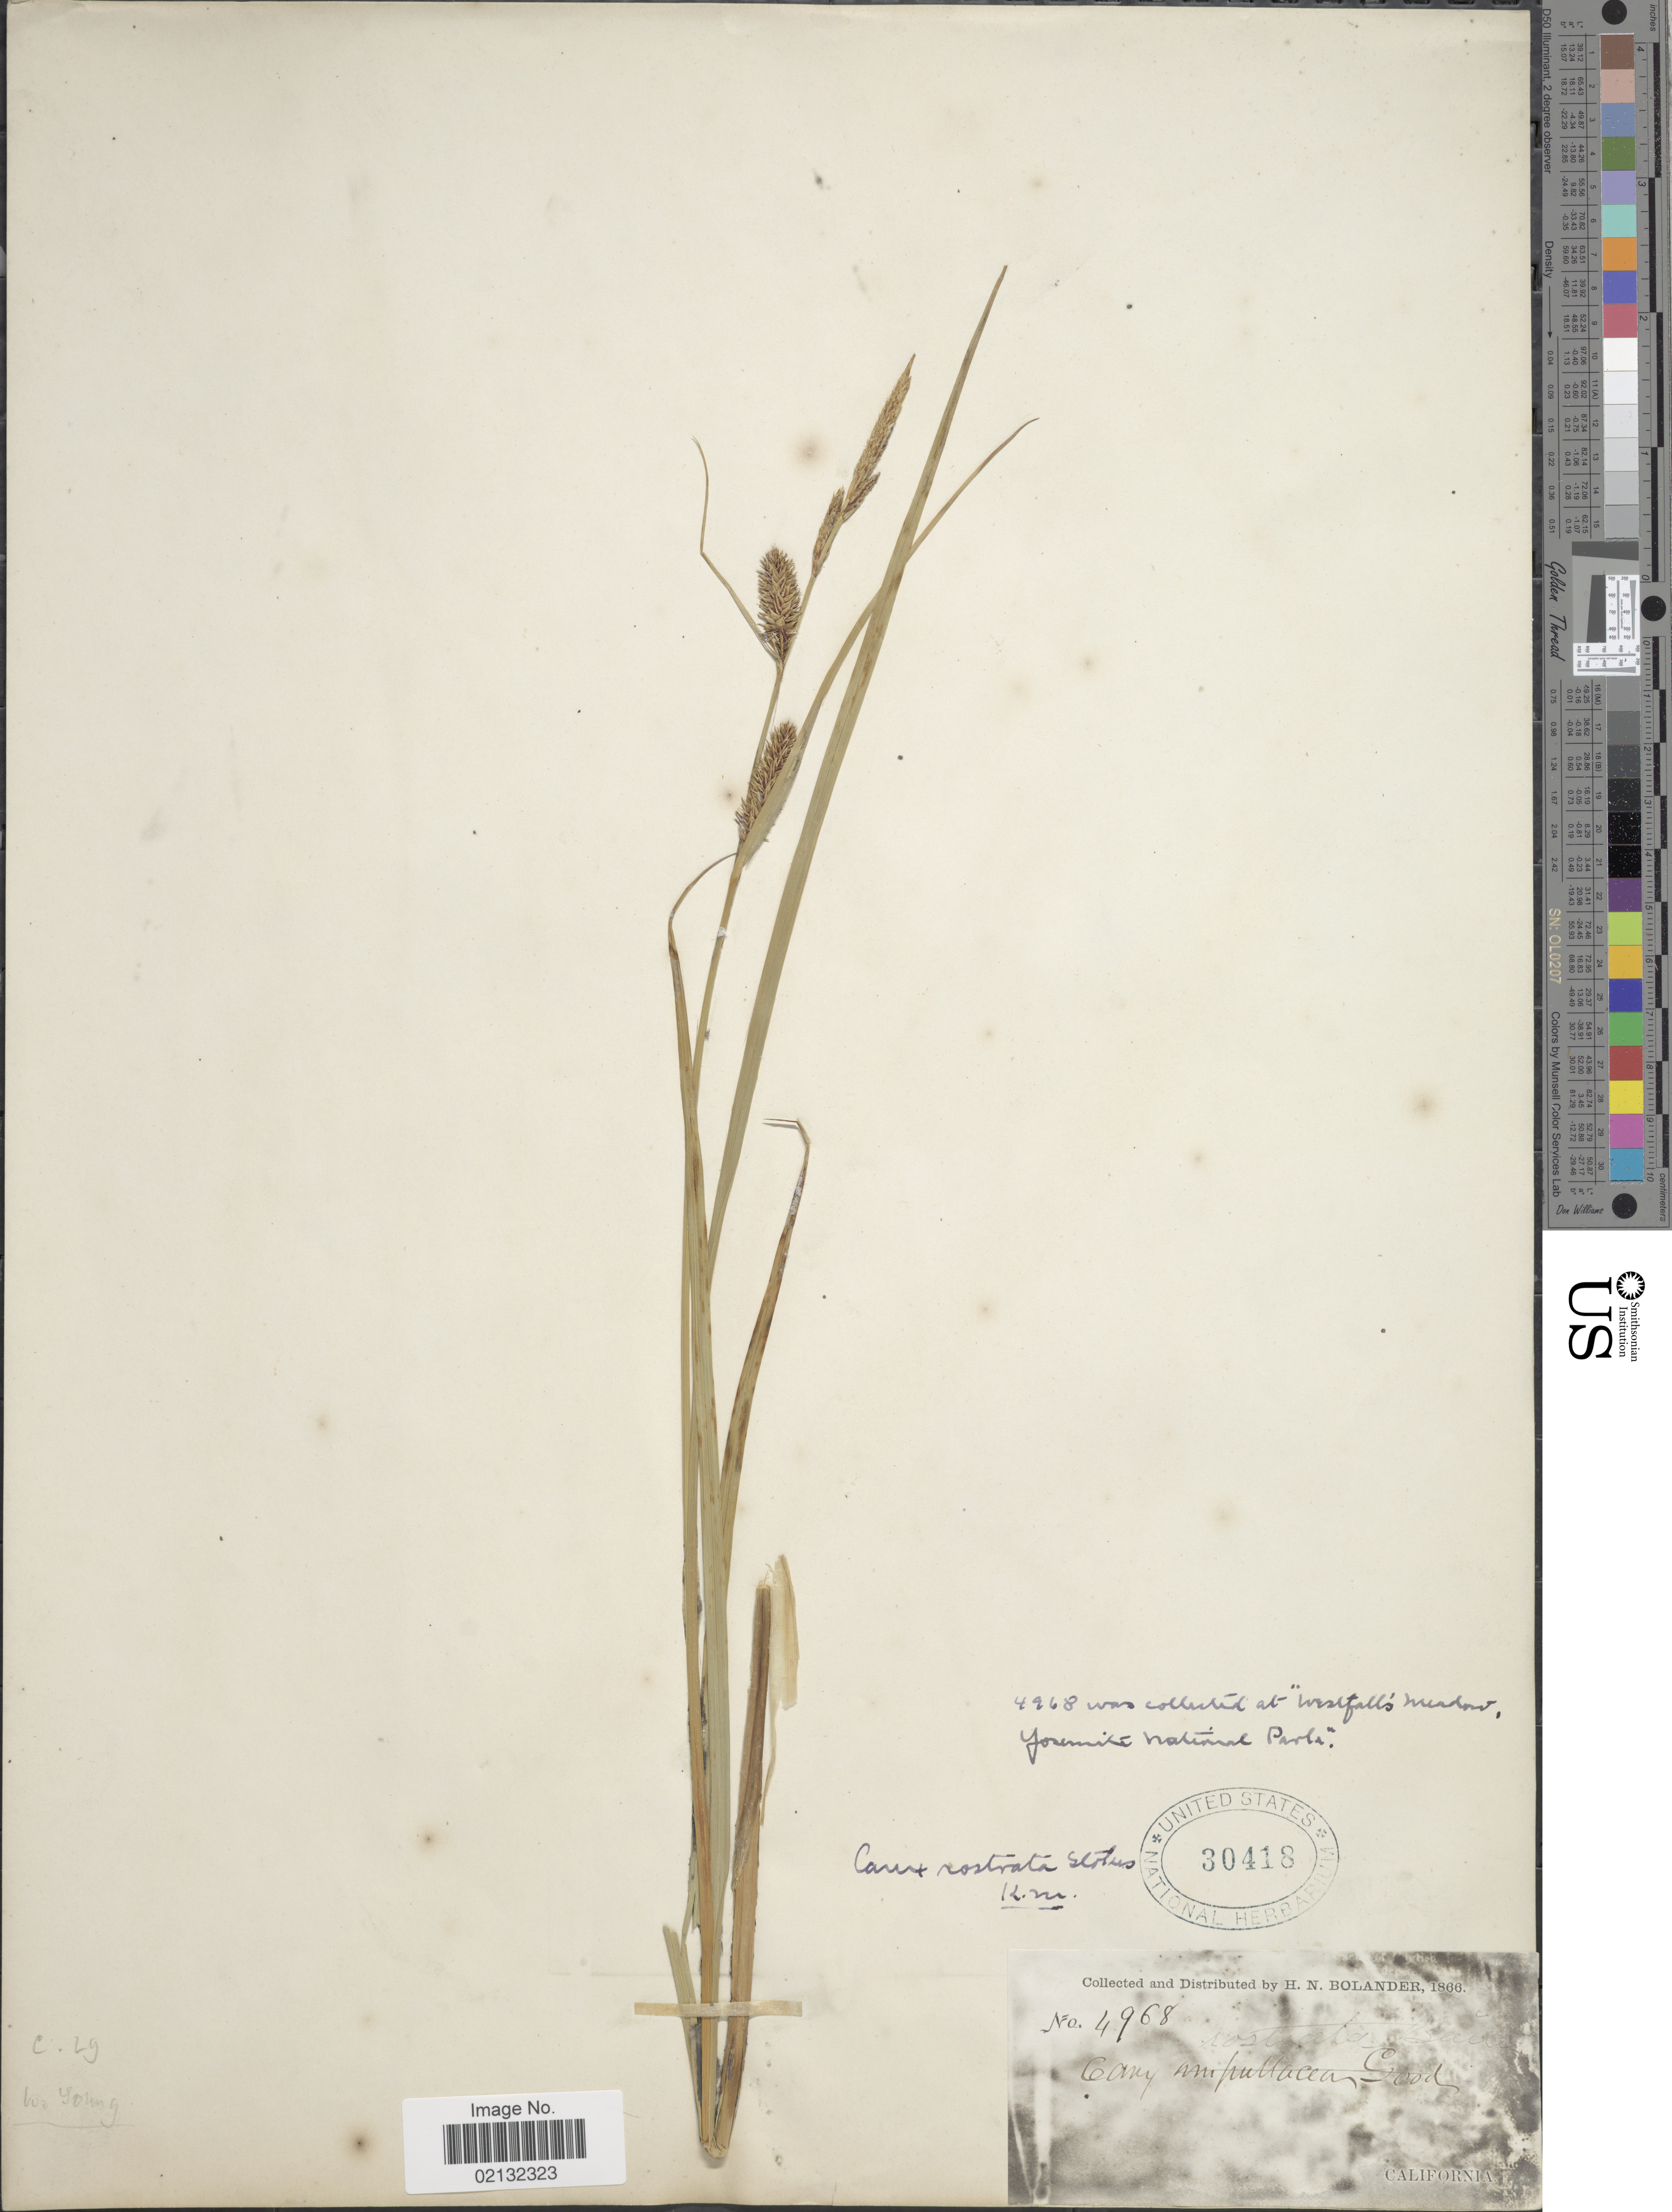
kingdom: Plantae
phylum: Tracheophyta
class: Liliopsida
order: Poales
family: Cyperaceae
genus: Carex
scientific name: Carex rostrata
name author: Stokes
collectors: H. Bolander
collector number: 4968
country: United States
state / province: California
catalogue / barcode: US 30418